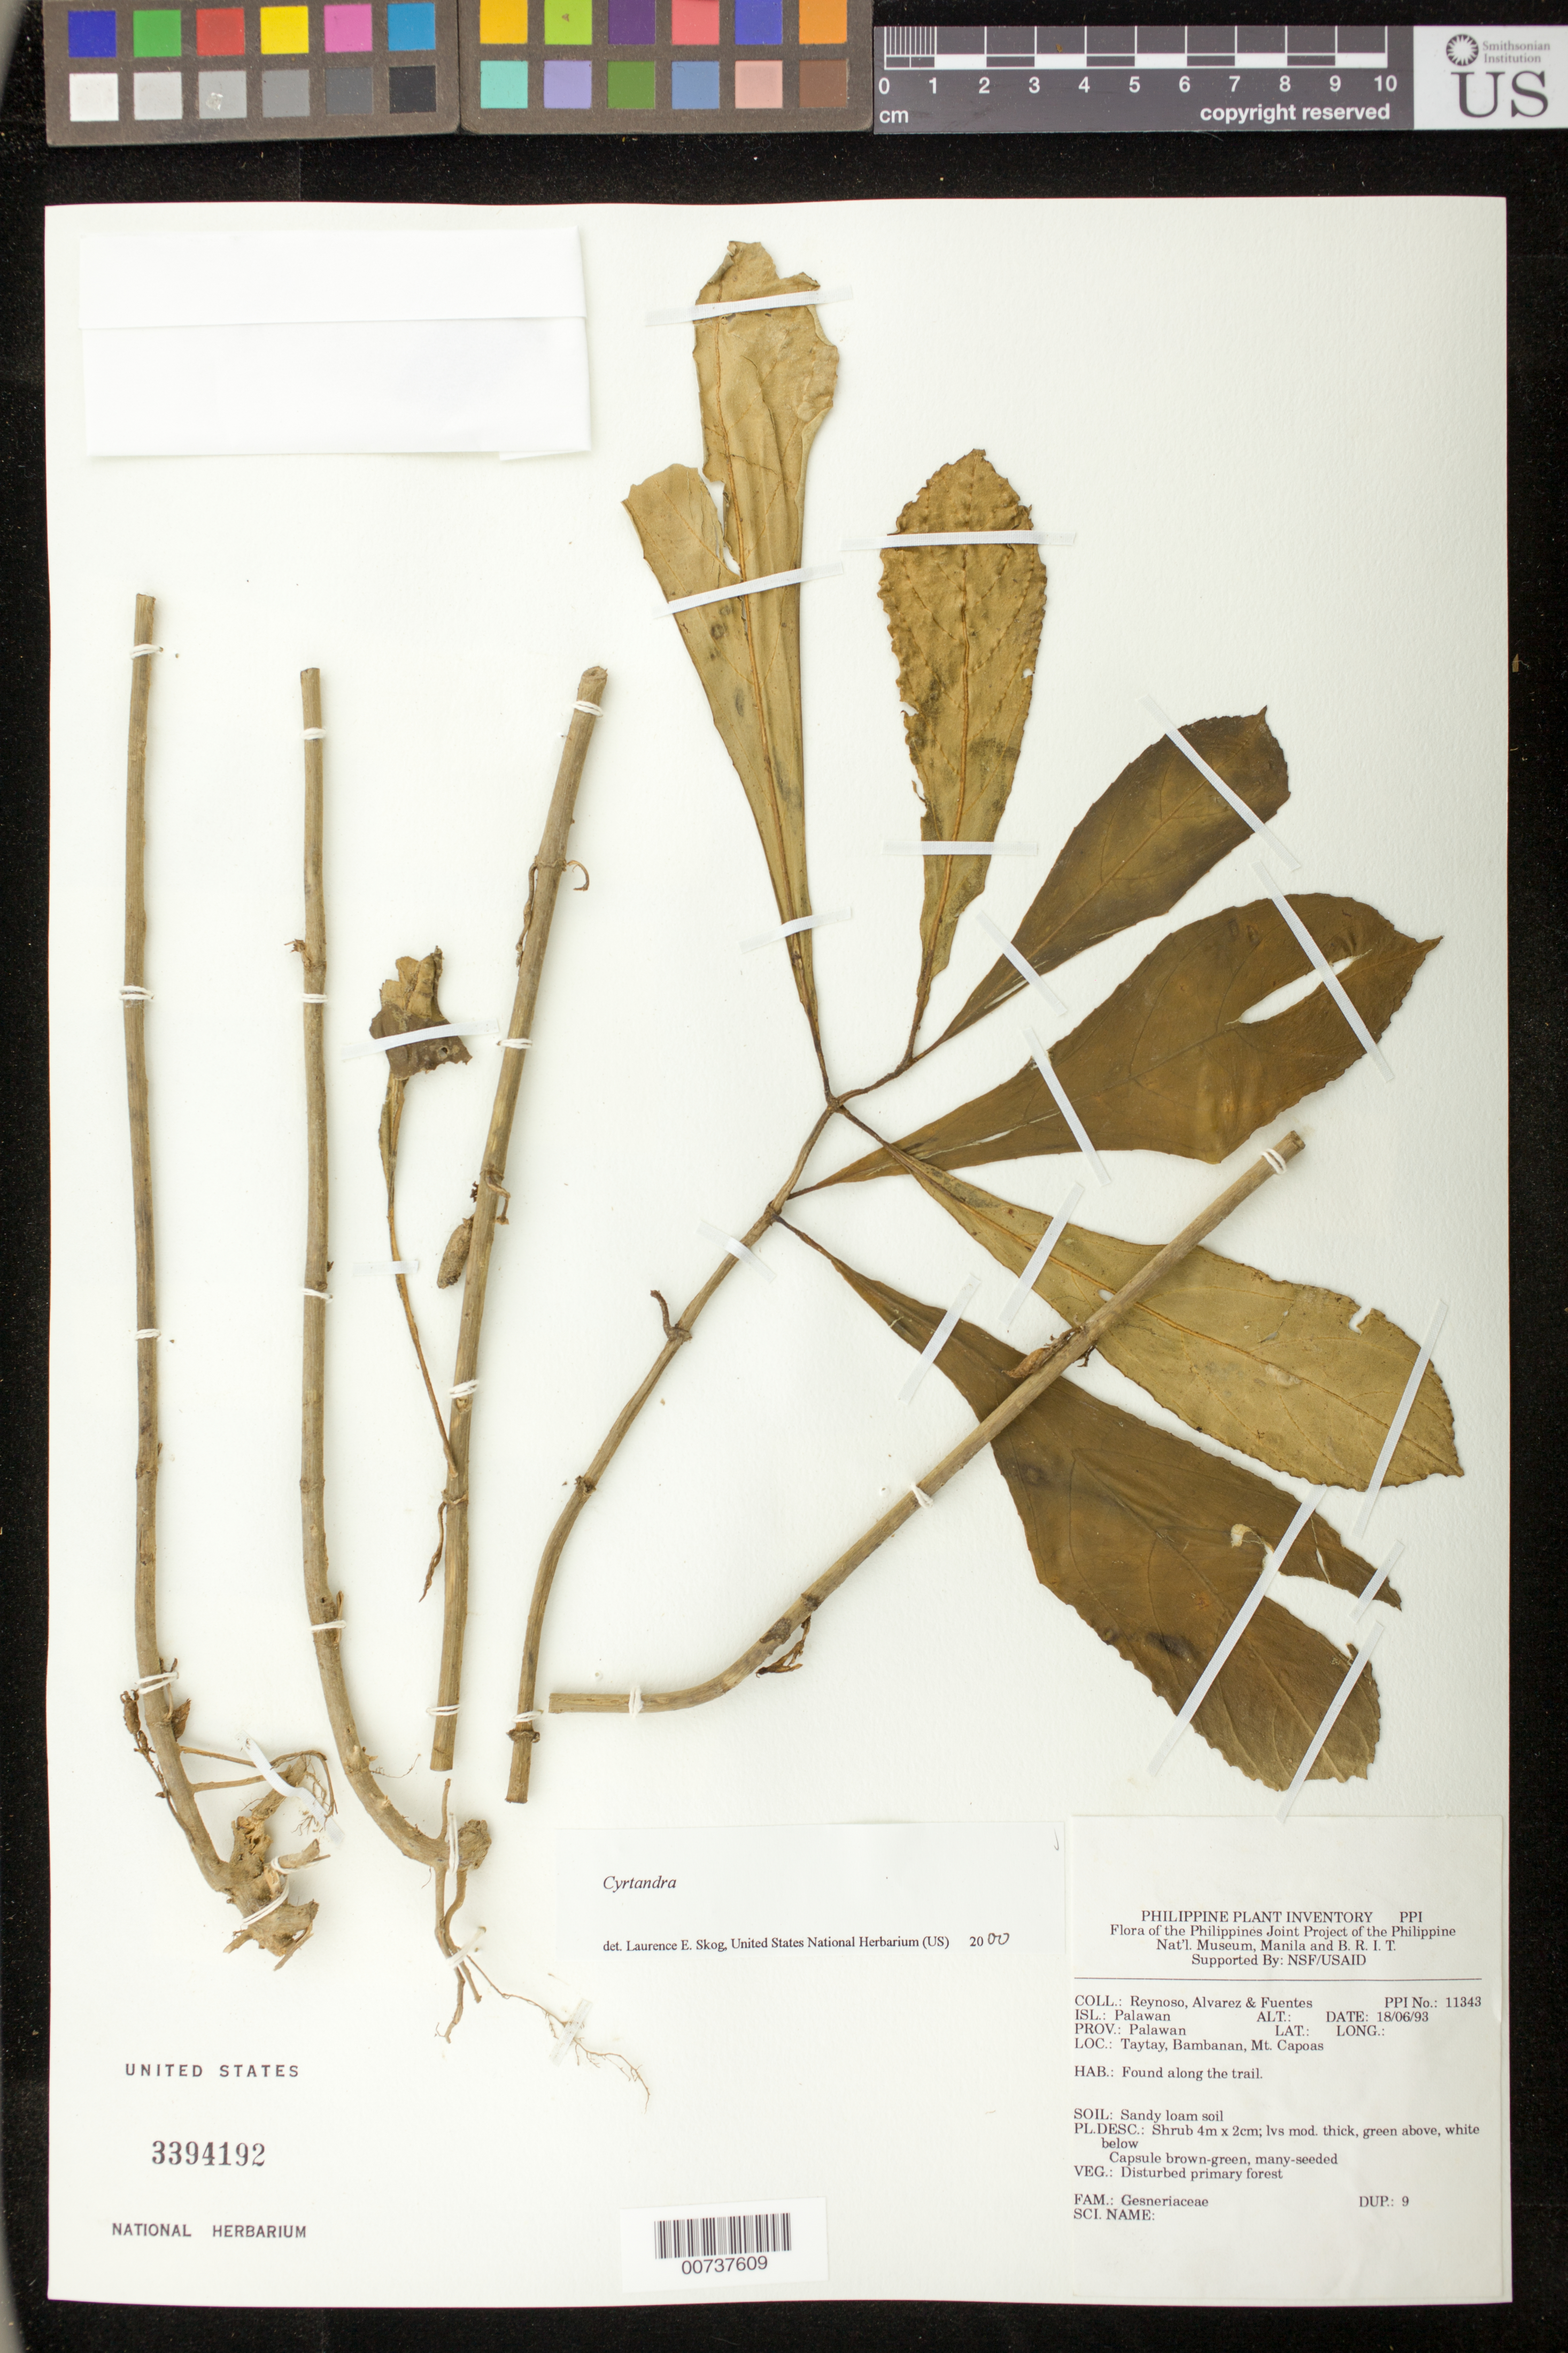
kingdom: Plantae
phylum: Tracheophyta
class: Magnoliopsida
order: Lamiales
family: Gesneriaceae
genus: Cyrtandra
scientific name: Cyrtandra sp.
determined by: Skog, Laurence E.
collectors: E. Reynoso, -- Alvarez & -. Fuentes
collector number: PPI No. 11343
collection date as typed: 18 Jun 1993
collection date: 1993-06-18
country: Philippines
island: Palawan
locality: Prov. Palawan; Taytay, Bambanan, Mt. Capoas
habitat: Disturbed primary forest; sandy loam soil; found along the trail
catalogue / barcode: US 3394192